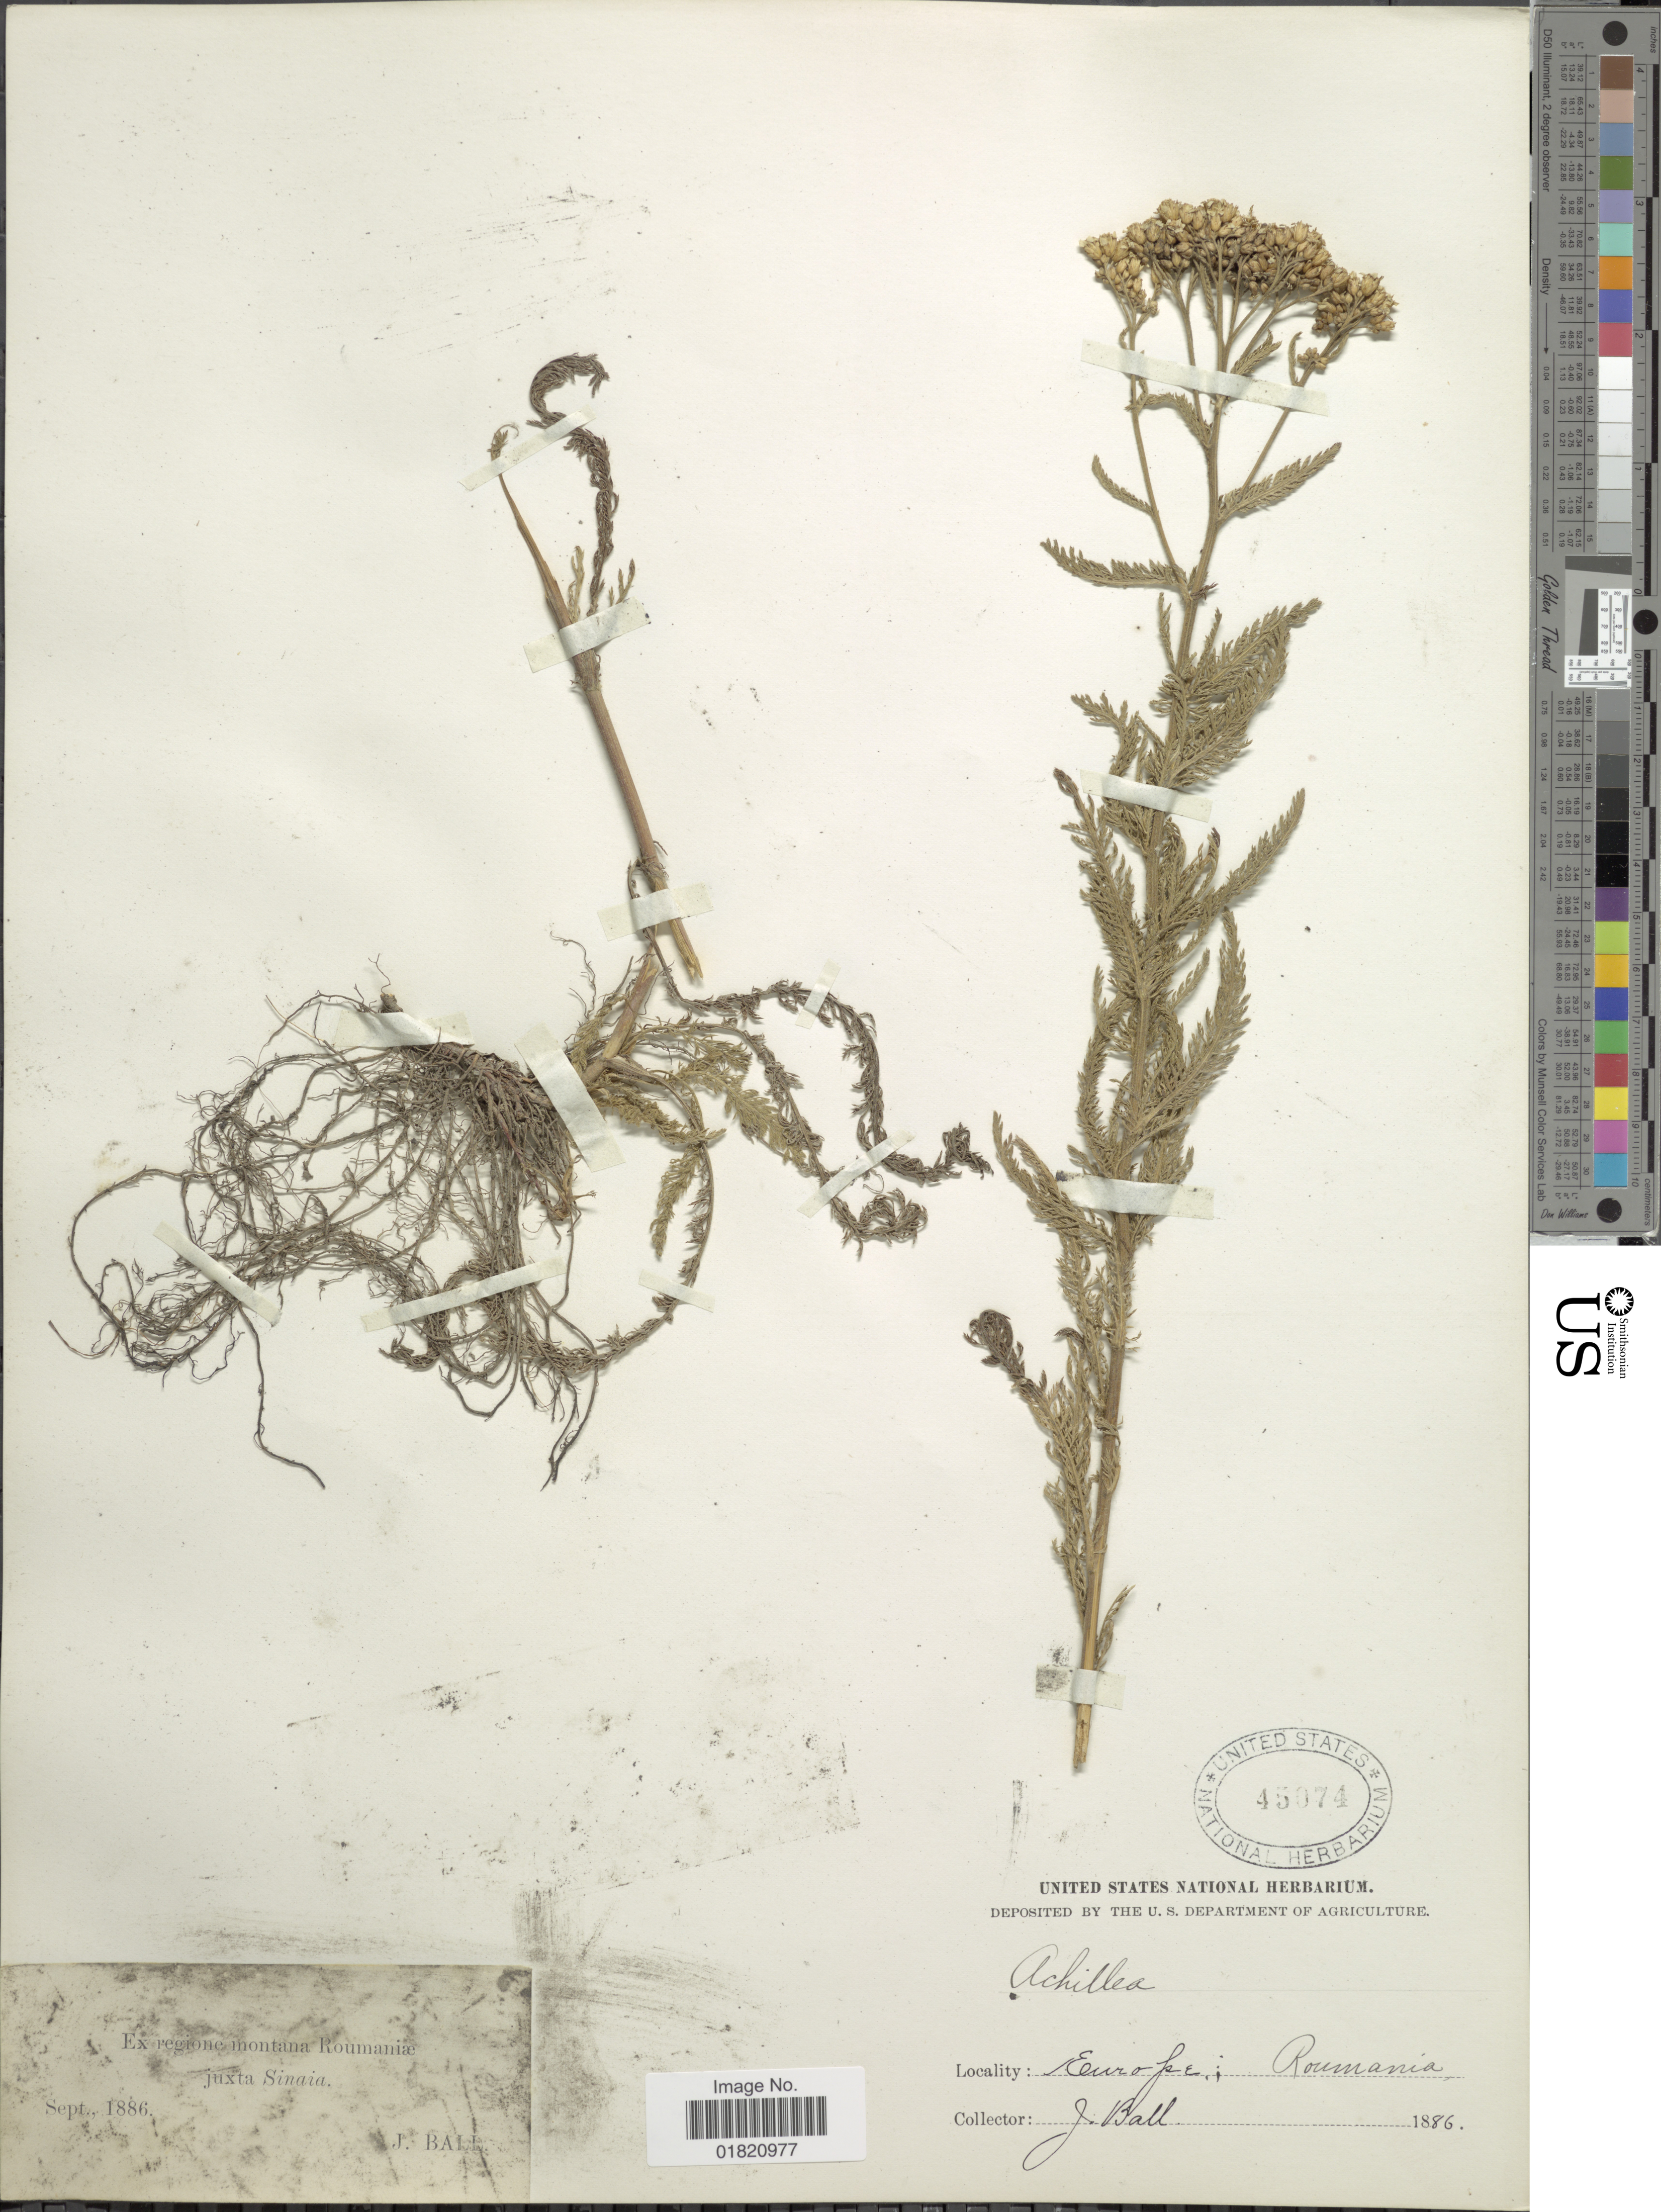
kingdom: Plantae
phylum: Tracheophyta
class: Magnoliopsida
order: Asterales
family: Asteraceae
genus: Achillea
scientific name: Achillea sp.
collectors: J. Ball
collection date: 1886-09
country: Romania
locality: Ex regione montana Roumaniae juxta Sinaia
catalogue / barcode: US 45074